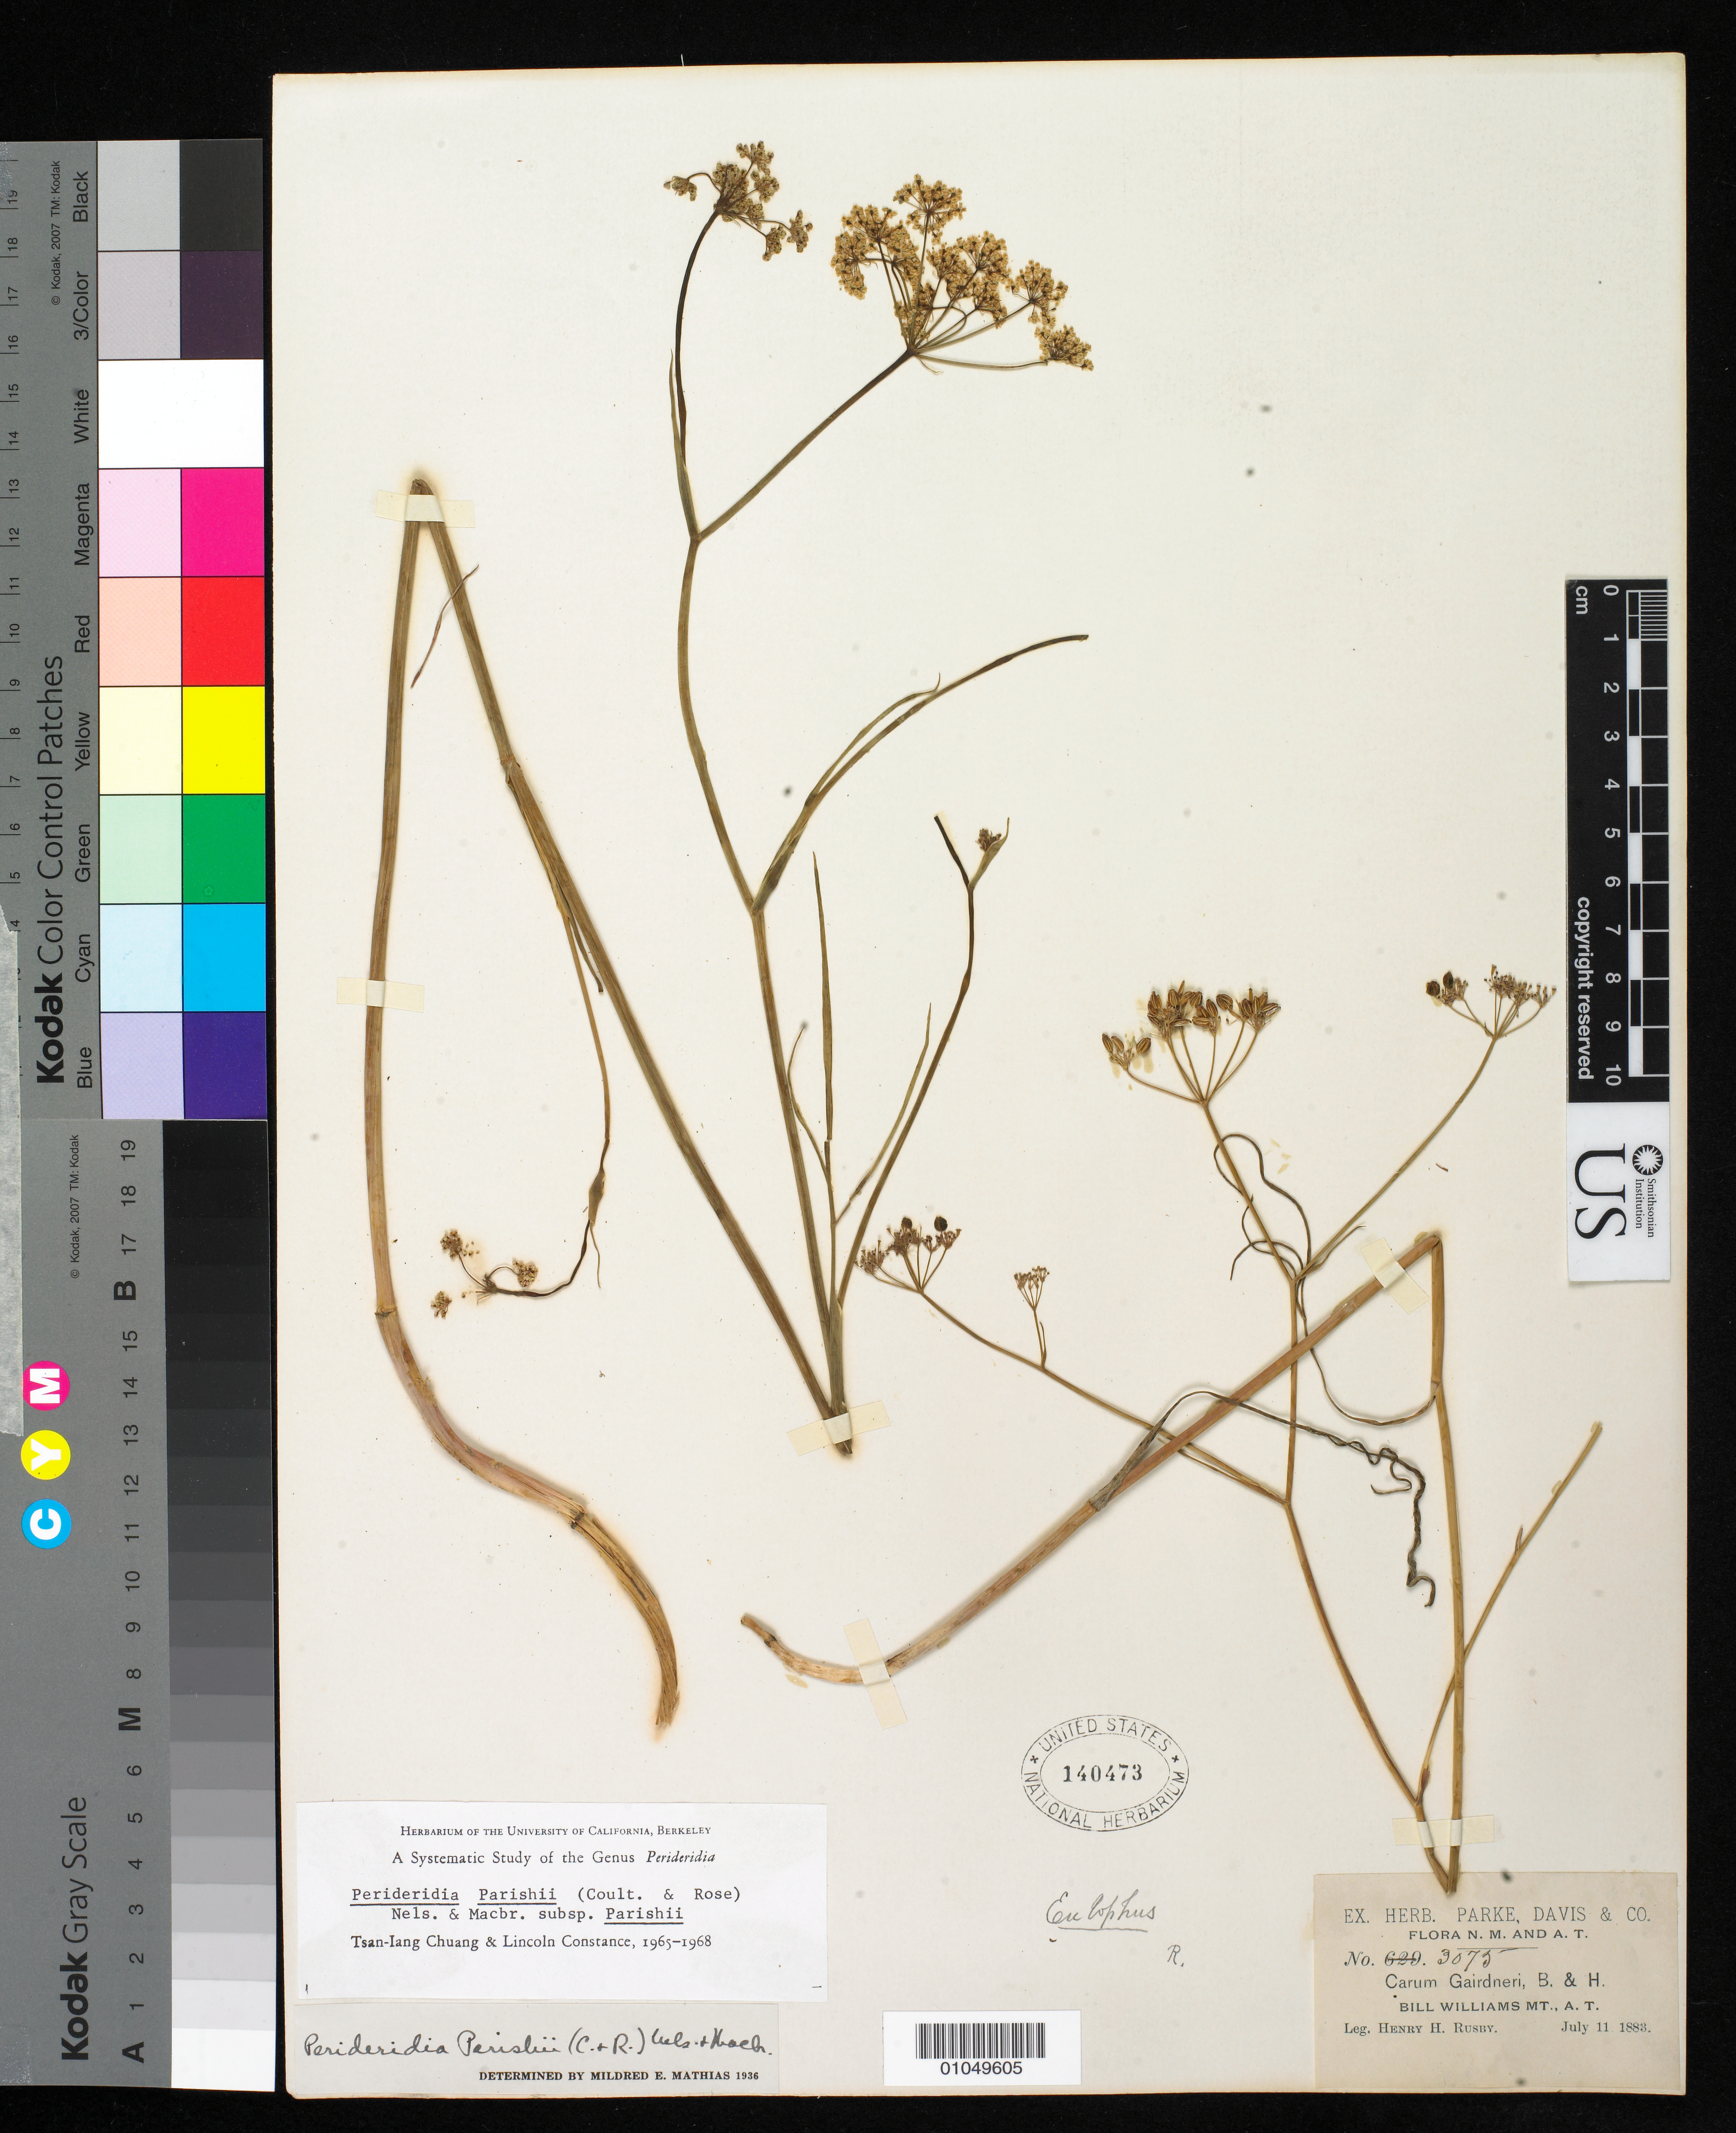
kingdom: Plantae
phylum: Tracheophyta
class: Magnoliopsida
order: Apiales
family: Apiaceae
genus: Eulophus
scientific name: Eulophus parishii var. rusbyi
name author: J.M. Coult. & Rose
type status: Possible Isolectotype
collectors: H. H. Rusby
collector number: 3075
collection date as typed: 11 Jul 1883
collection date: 1883-07-11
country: United States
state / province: Arizona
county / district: Coconino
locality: Bill Williams Mt., A.T.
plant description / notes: Collection locality and date match protologue, but number "629" is crossed out and replaced with "3075".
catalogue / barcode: US 140473